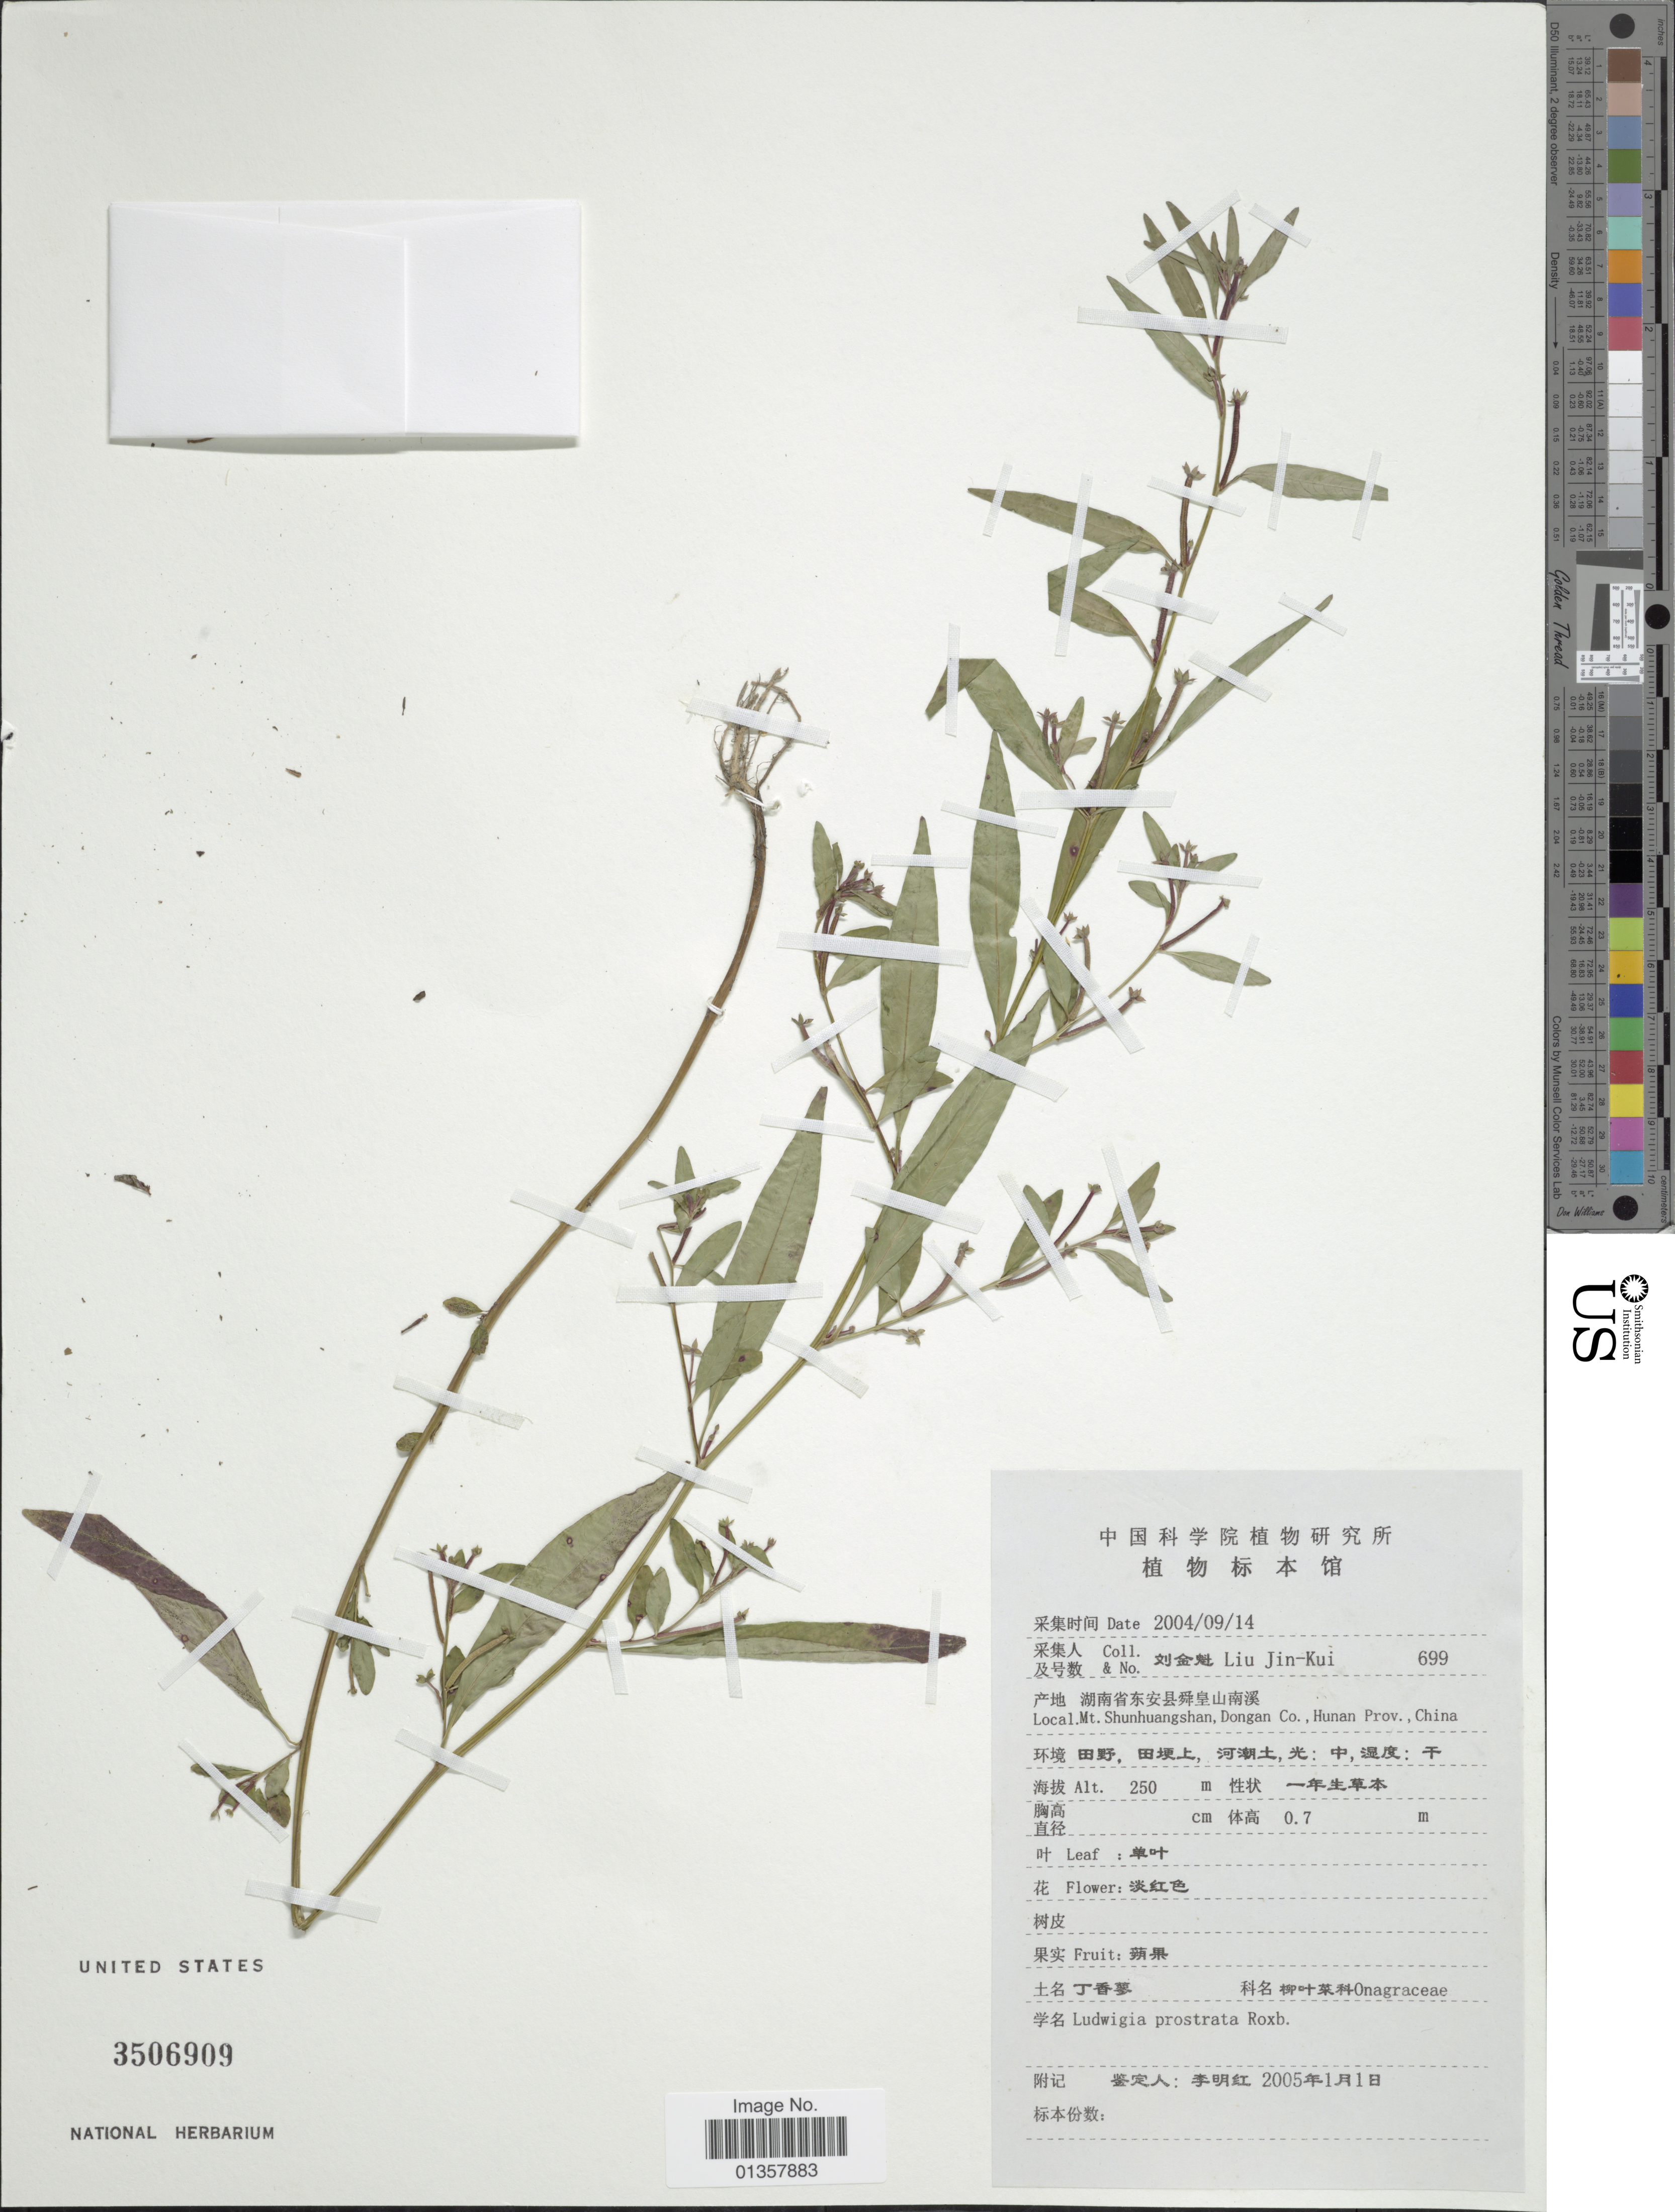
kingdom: Plantae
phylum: Tracheophyta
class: Magnoliopsida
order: Myrtales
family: Onagraceae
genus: Ludwigia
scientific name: Ludwigia prostrata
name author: Roxb.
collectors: Liu Jin-Kui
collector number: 699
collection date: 2004-09-14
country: China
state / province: Hunan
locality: Mt. Shunhuangshan, Dongan Co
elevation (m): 250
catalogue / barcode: US 3506909